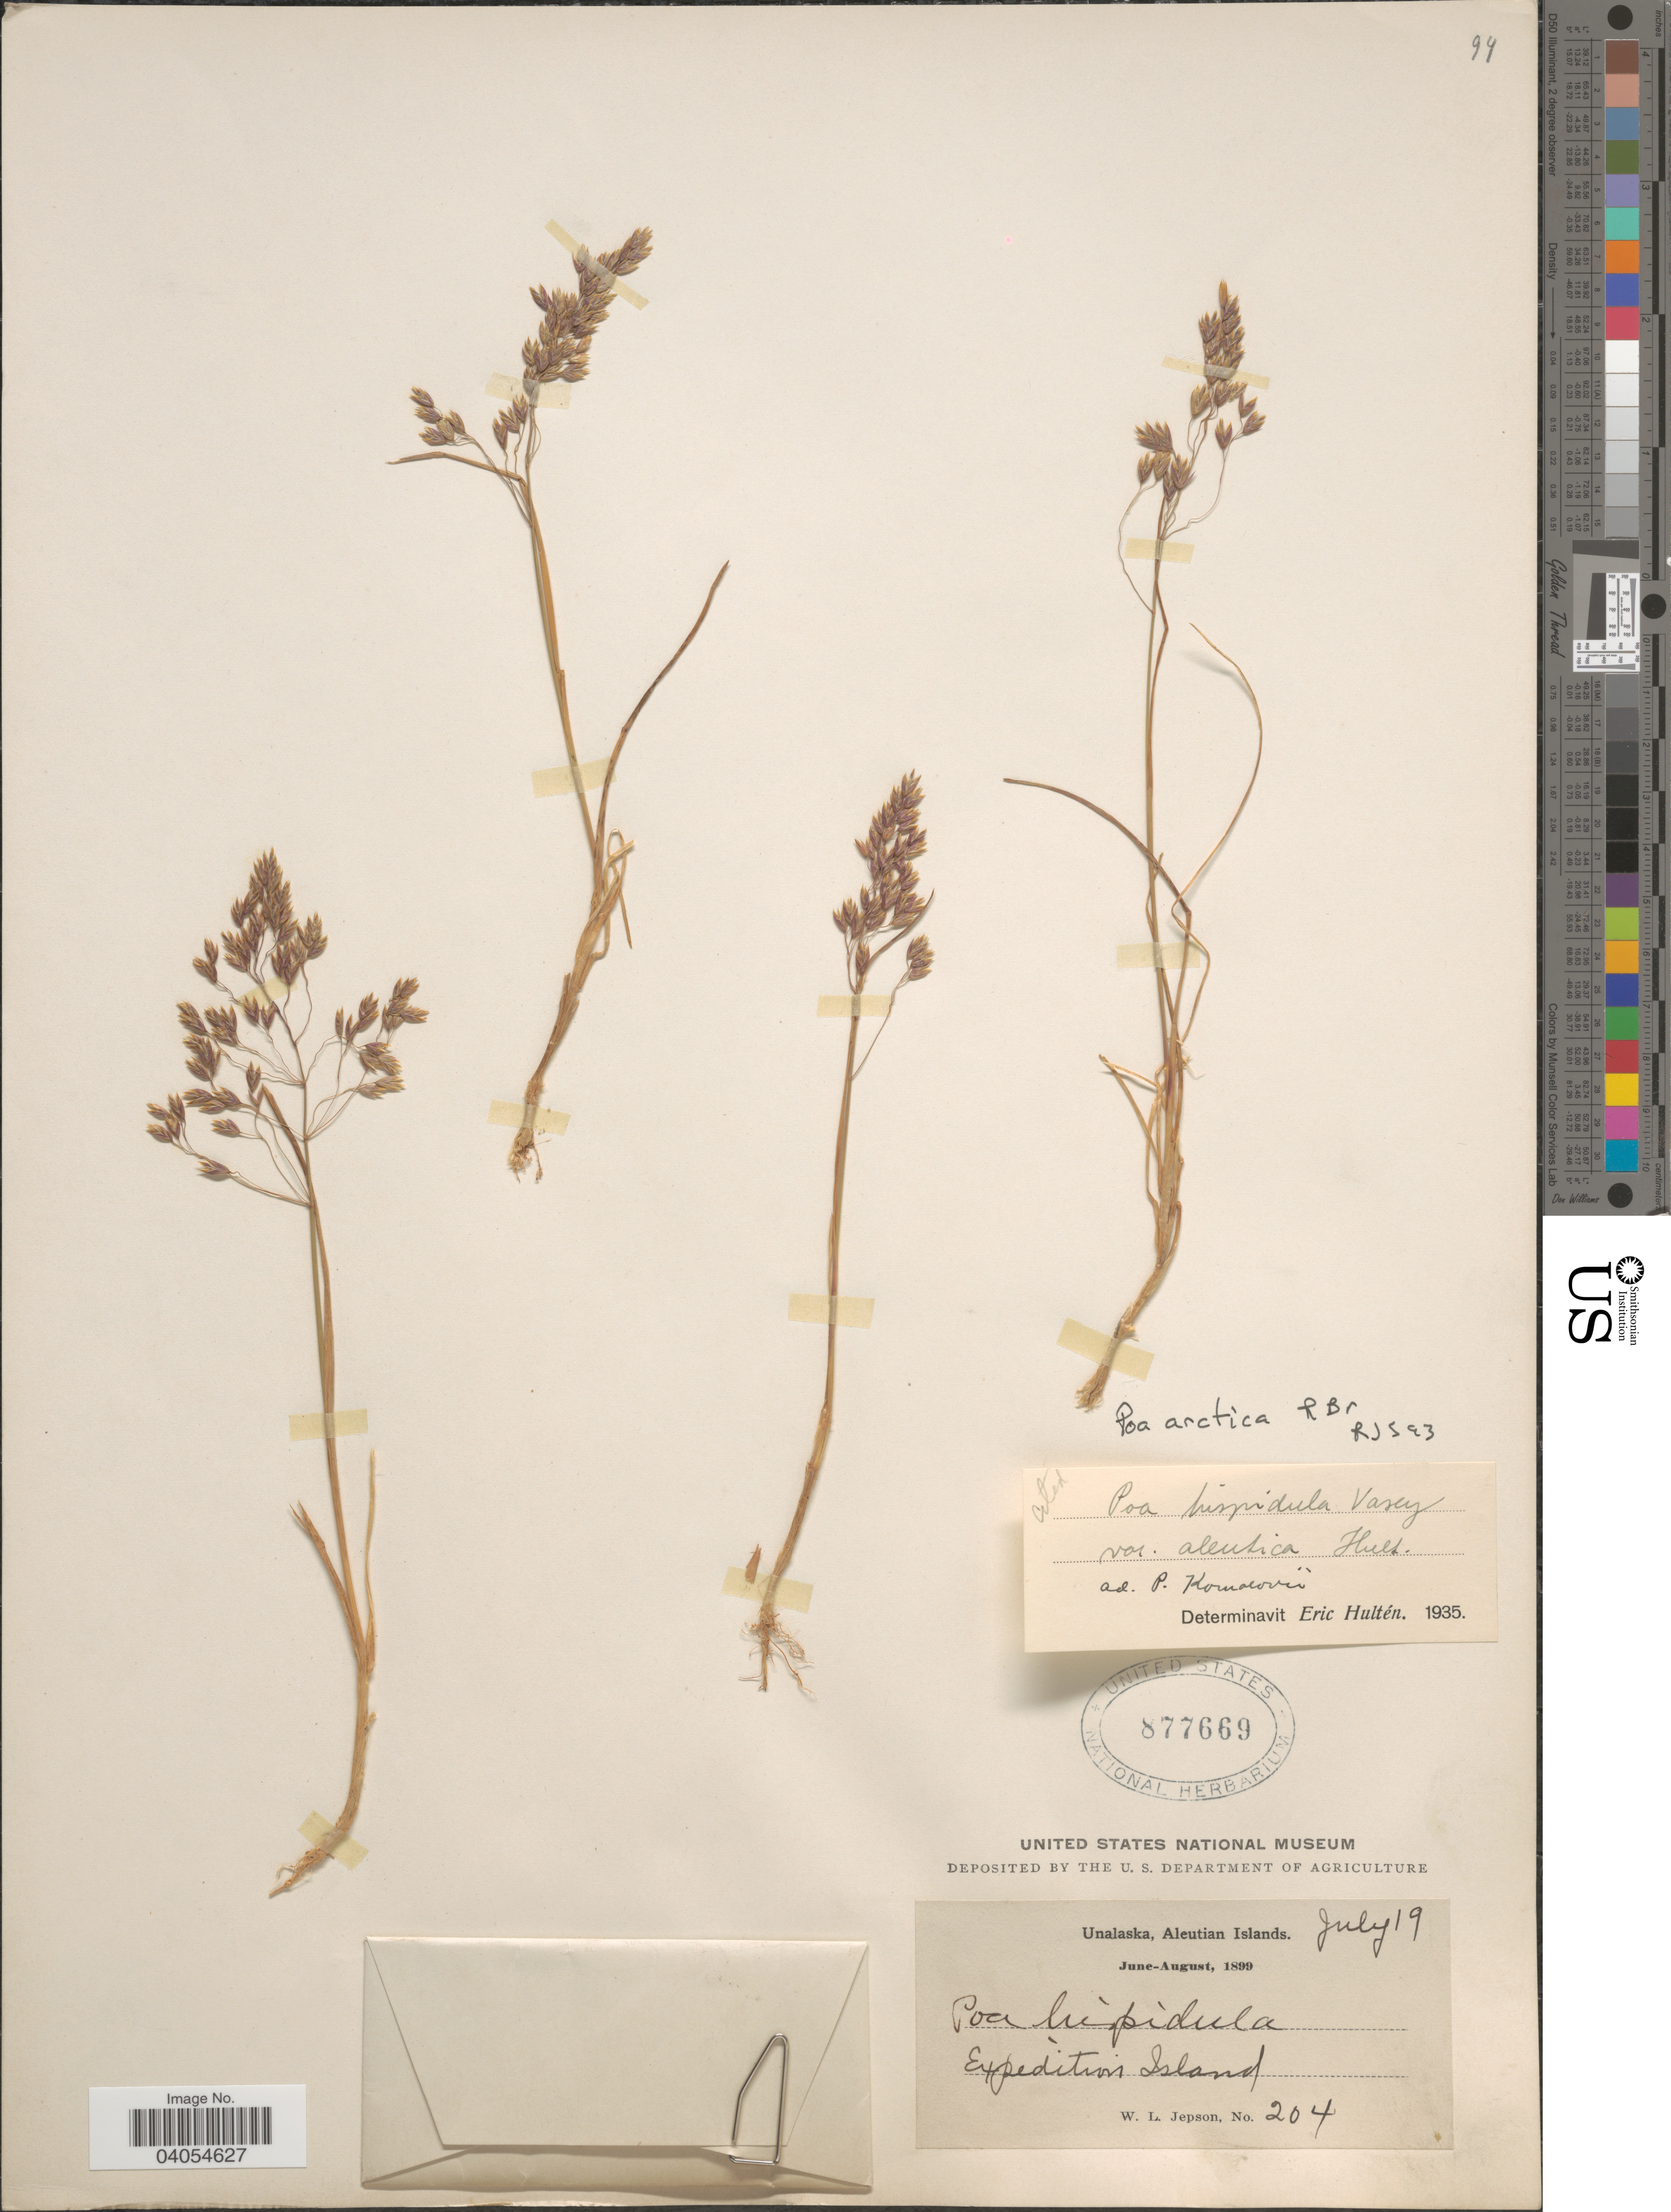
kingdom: Plantae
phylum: Tracheophyta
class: Liliopsida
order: Poales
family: Poaceae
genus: Poa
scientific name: Poa arctica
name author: R. Br.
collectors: W. L. Jepson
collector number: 204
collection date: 1899-07-19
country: United States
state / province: Alaska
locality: Unalaska, Aleutian Islands. Expedition Island.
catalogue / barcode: US 877669